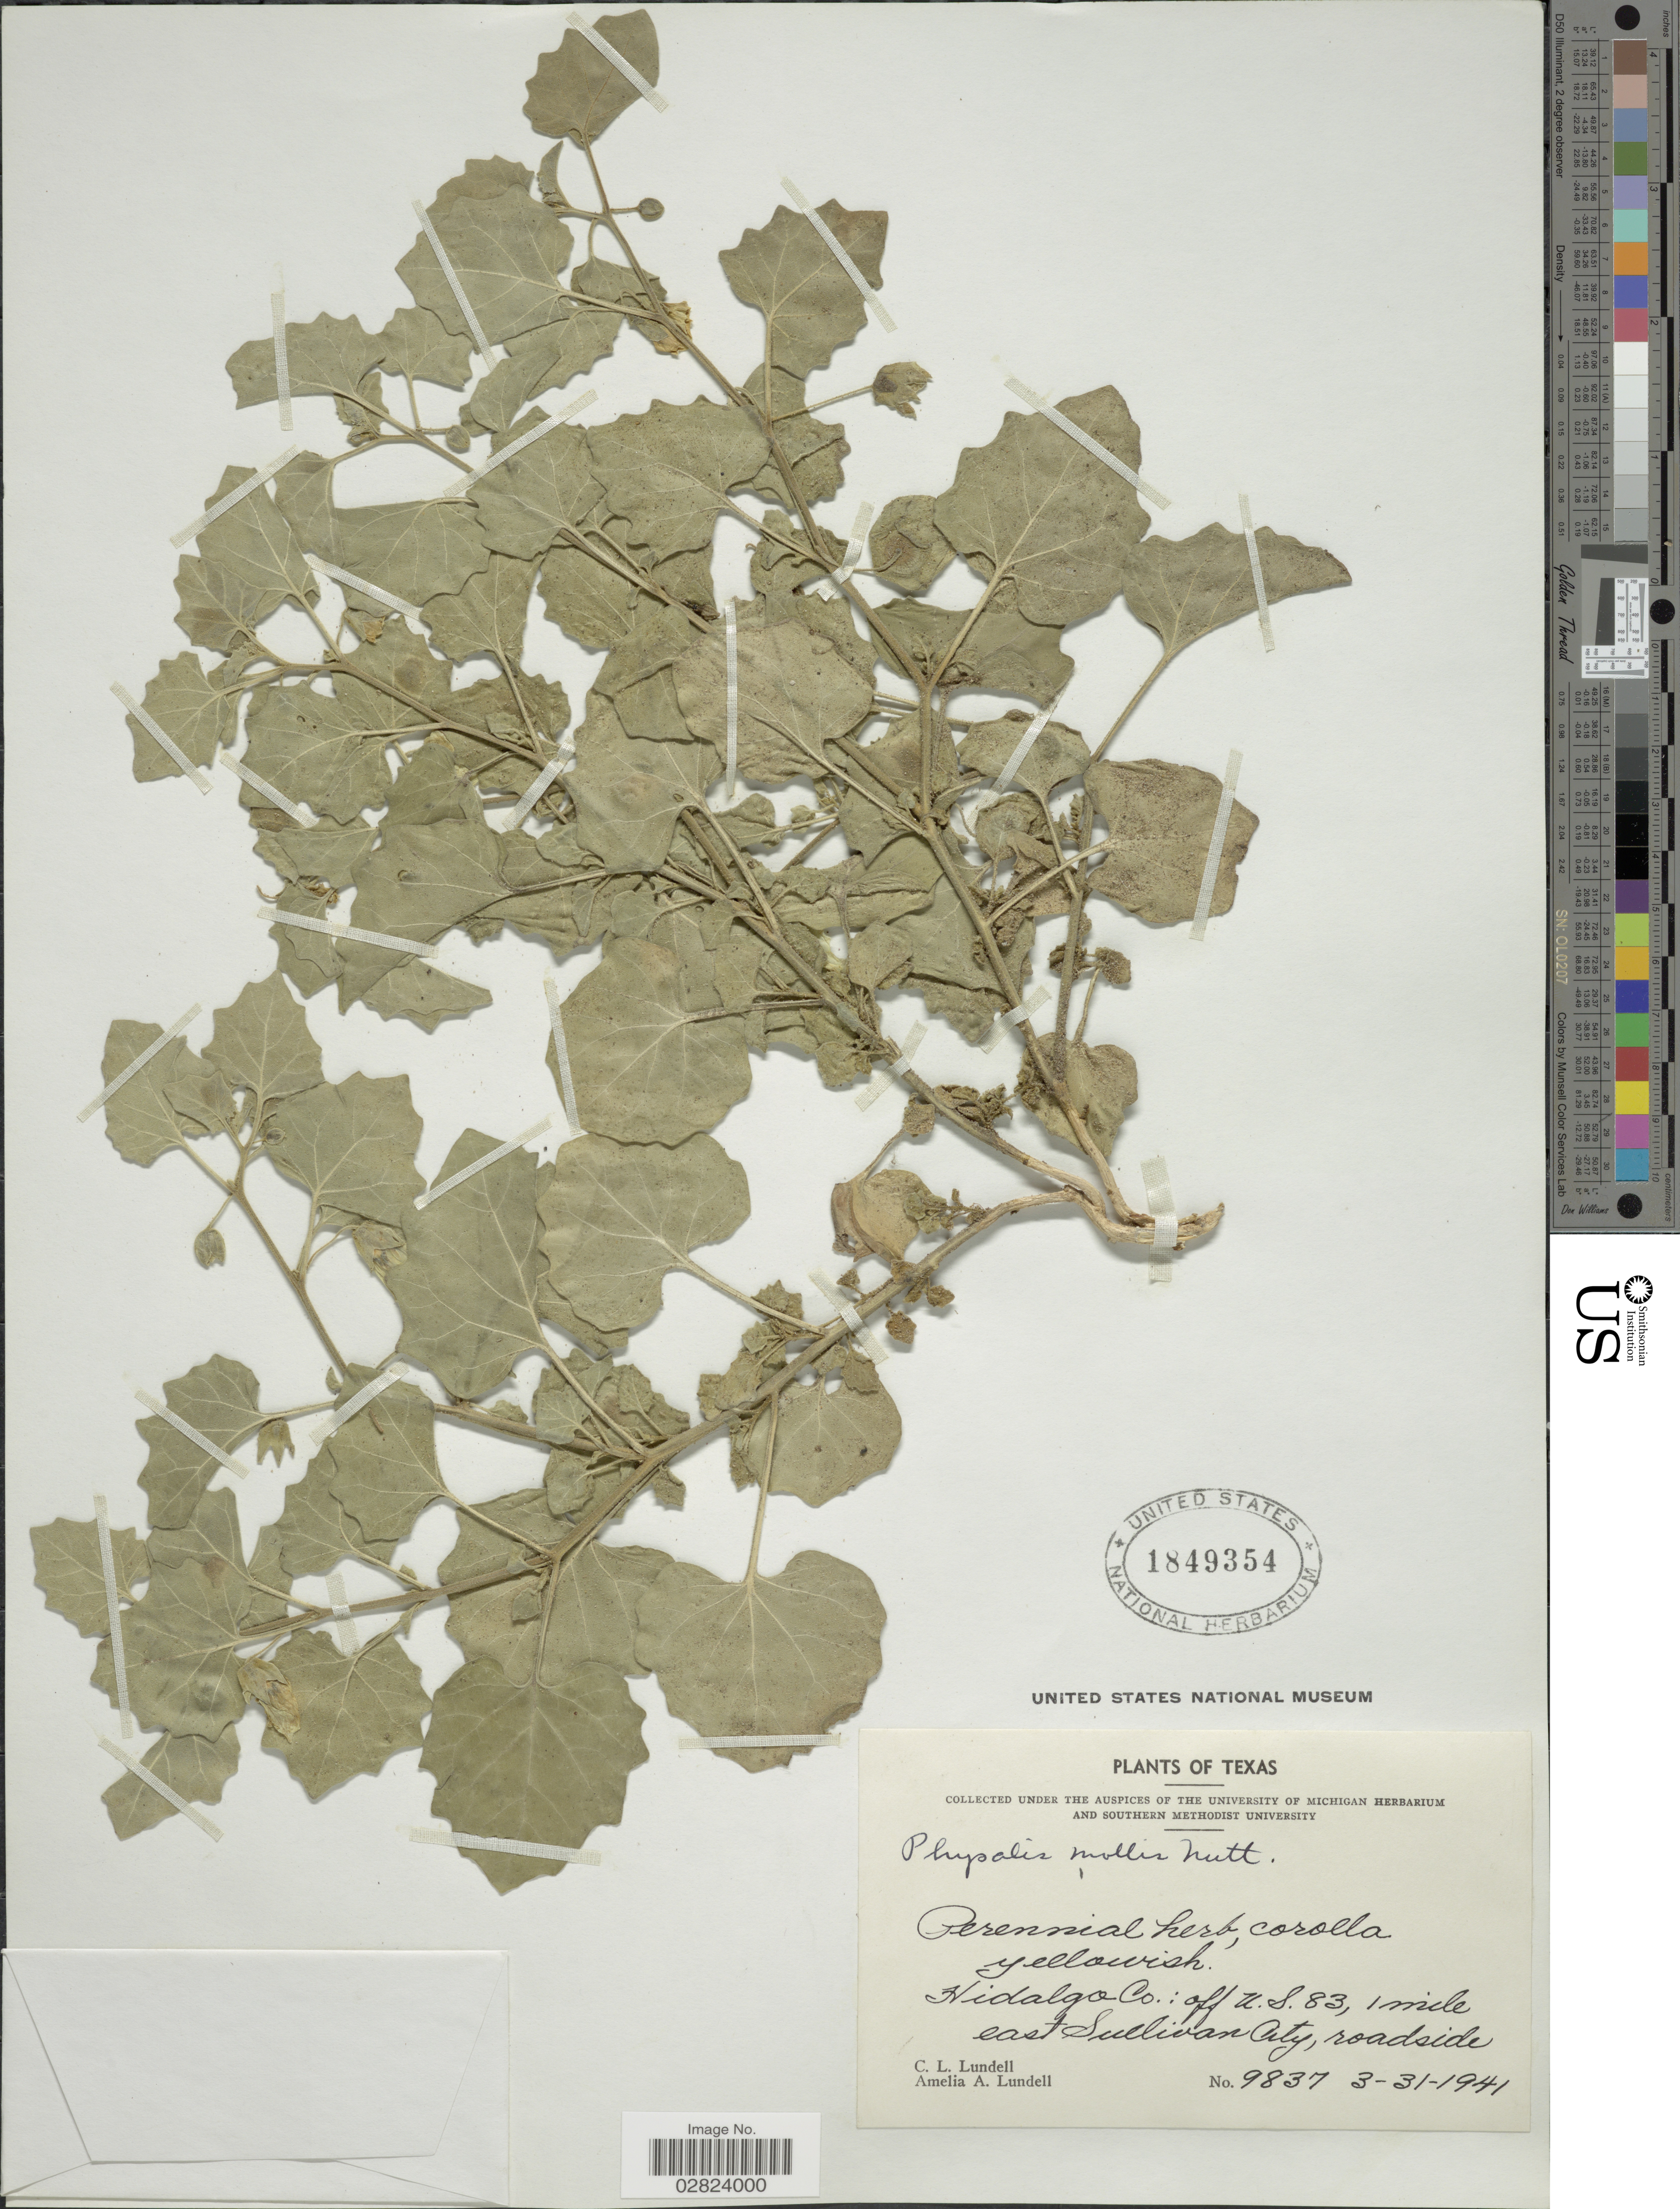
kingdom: Plantae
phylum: Tracheophyta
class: Magnoliopsida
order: Solanales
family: Solanaceae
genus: Physalis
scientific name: Physalis mollis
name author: Nutt.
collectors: C. L. Lundell & A. A. Lundell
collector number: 9837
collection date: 1941-03-31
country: United States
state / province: Texas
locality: Hidalgo Co.: off U.S. 83, 1 mile east Sullivan City, roadside.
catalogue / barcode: US 1849354